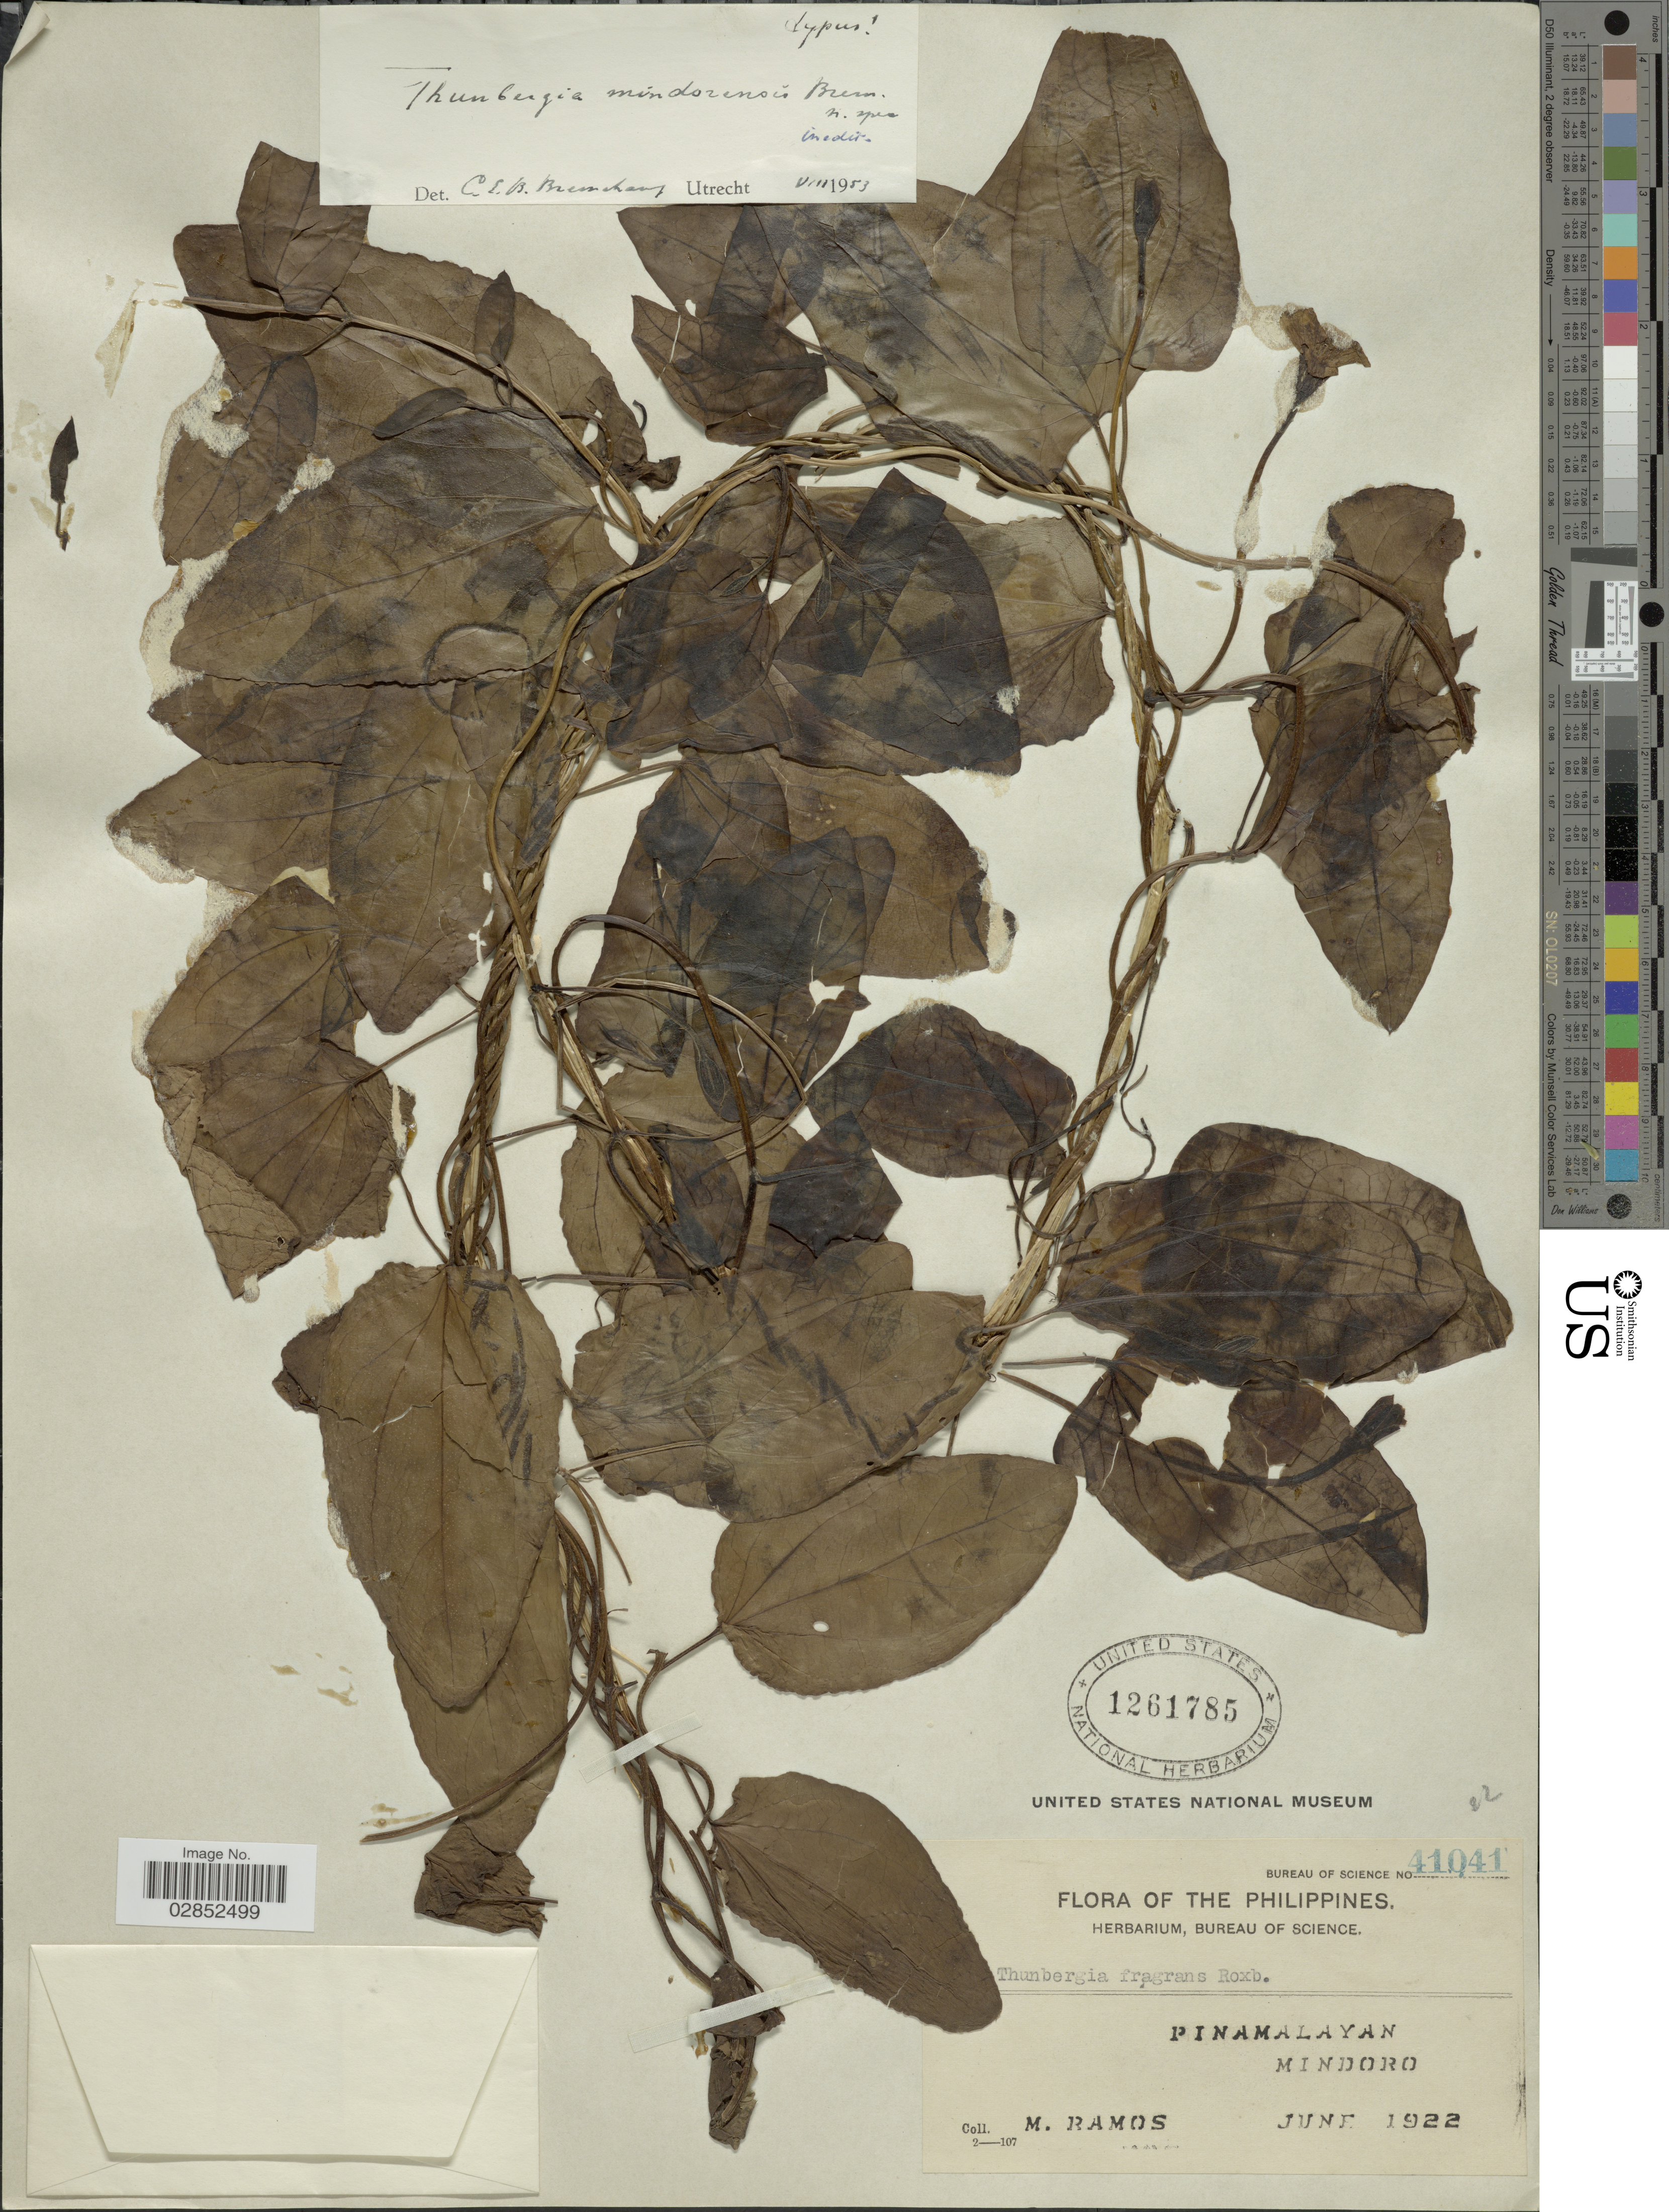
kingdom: Plantae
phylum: Tracheophyta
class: Magnoliopsida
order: Lamiales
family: Acanthaceae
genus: Thunbergia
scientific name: Thunbergia mindanaensis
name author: Bremek.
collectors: M. Ramos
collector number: Bureau of Science 41041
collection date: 1922-06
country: Philippines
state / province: Mimaropa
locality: Pinamalayan, Mindoro.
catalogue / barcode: US 1261785